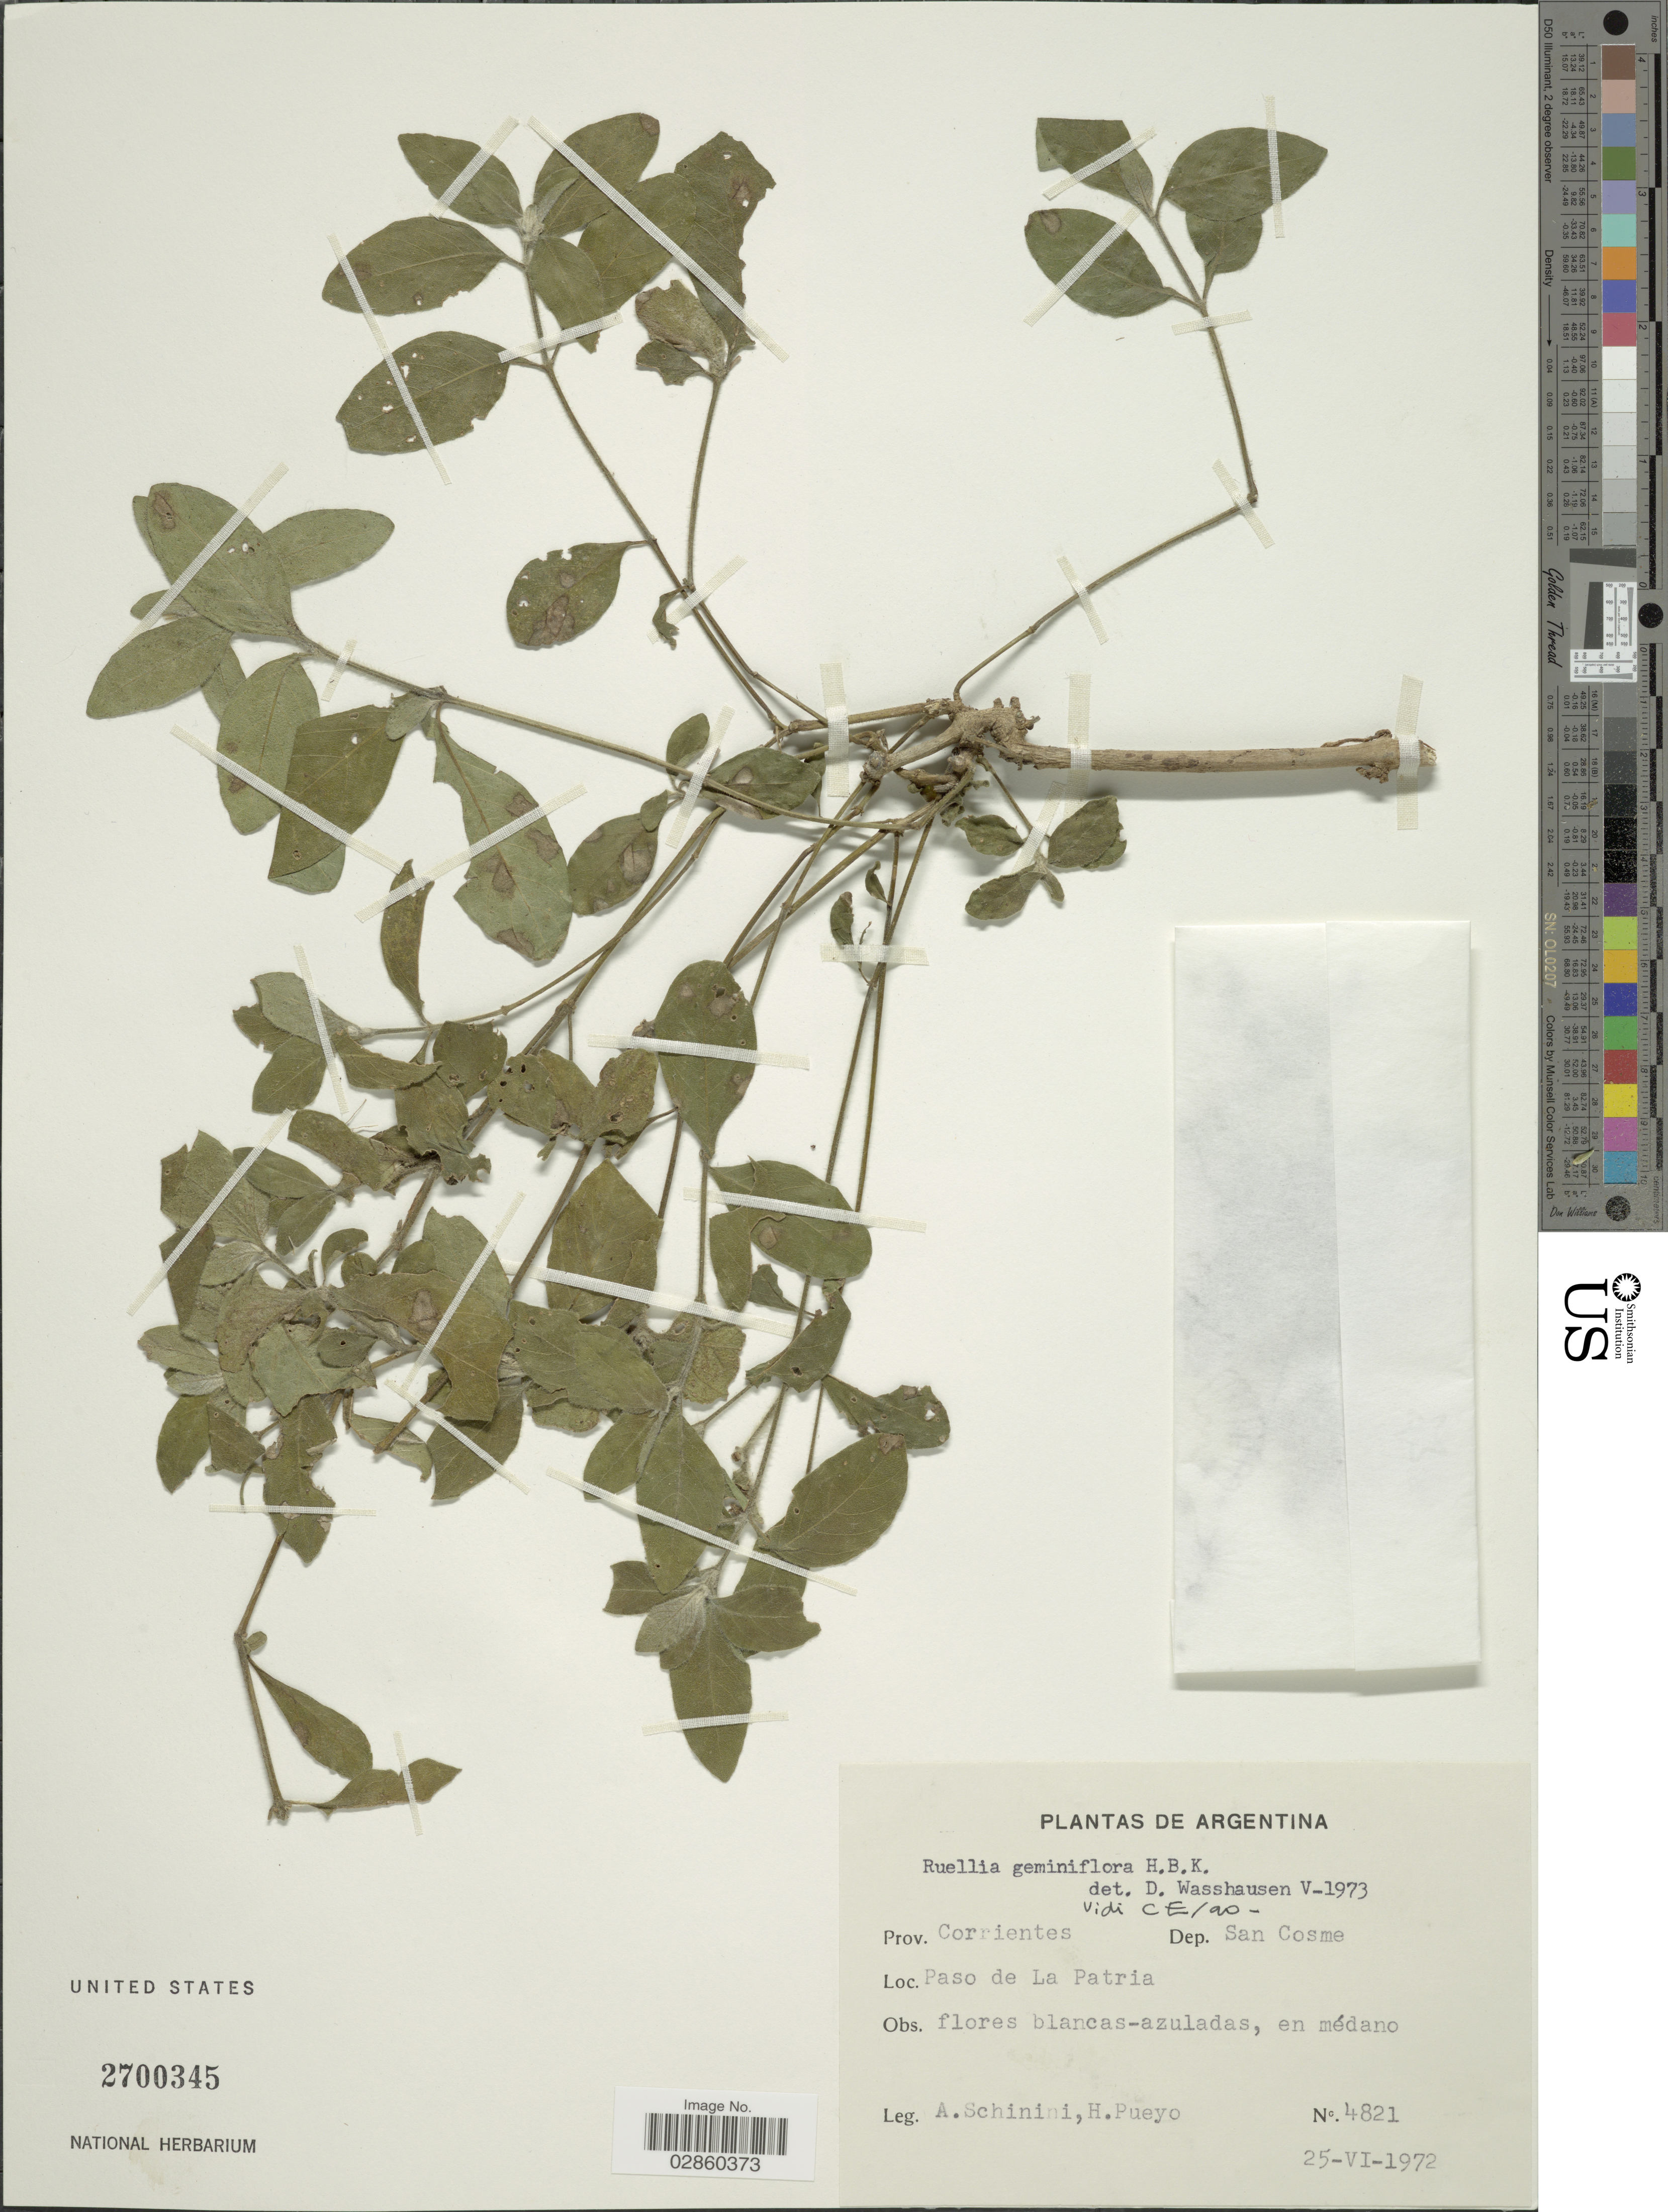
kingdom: Plantae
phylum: Tracheophyta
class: Magnoliopsida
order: Lamiales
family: Acanthaceae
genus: Ruellia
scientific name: Ruellia geminiflora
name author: Kunth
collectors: A. Schinini & H. Pueyo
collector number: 4821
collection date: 1972-07-25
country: Argentina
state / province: Corrientes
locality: Dep. San Cosme. Paso de La Patria.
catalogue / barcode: US 2700345